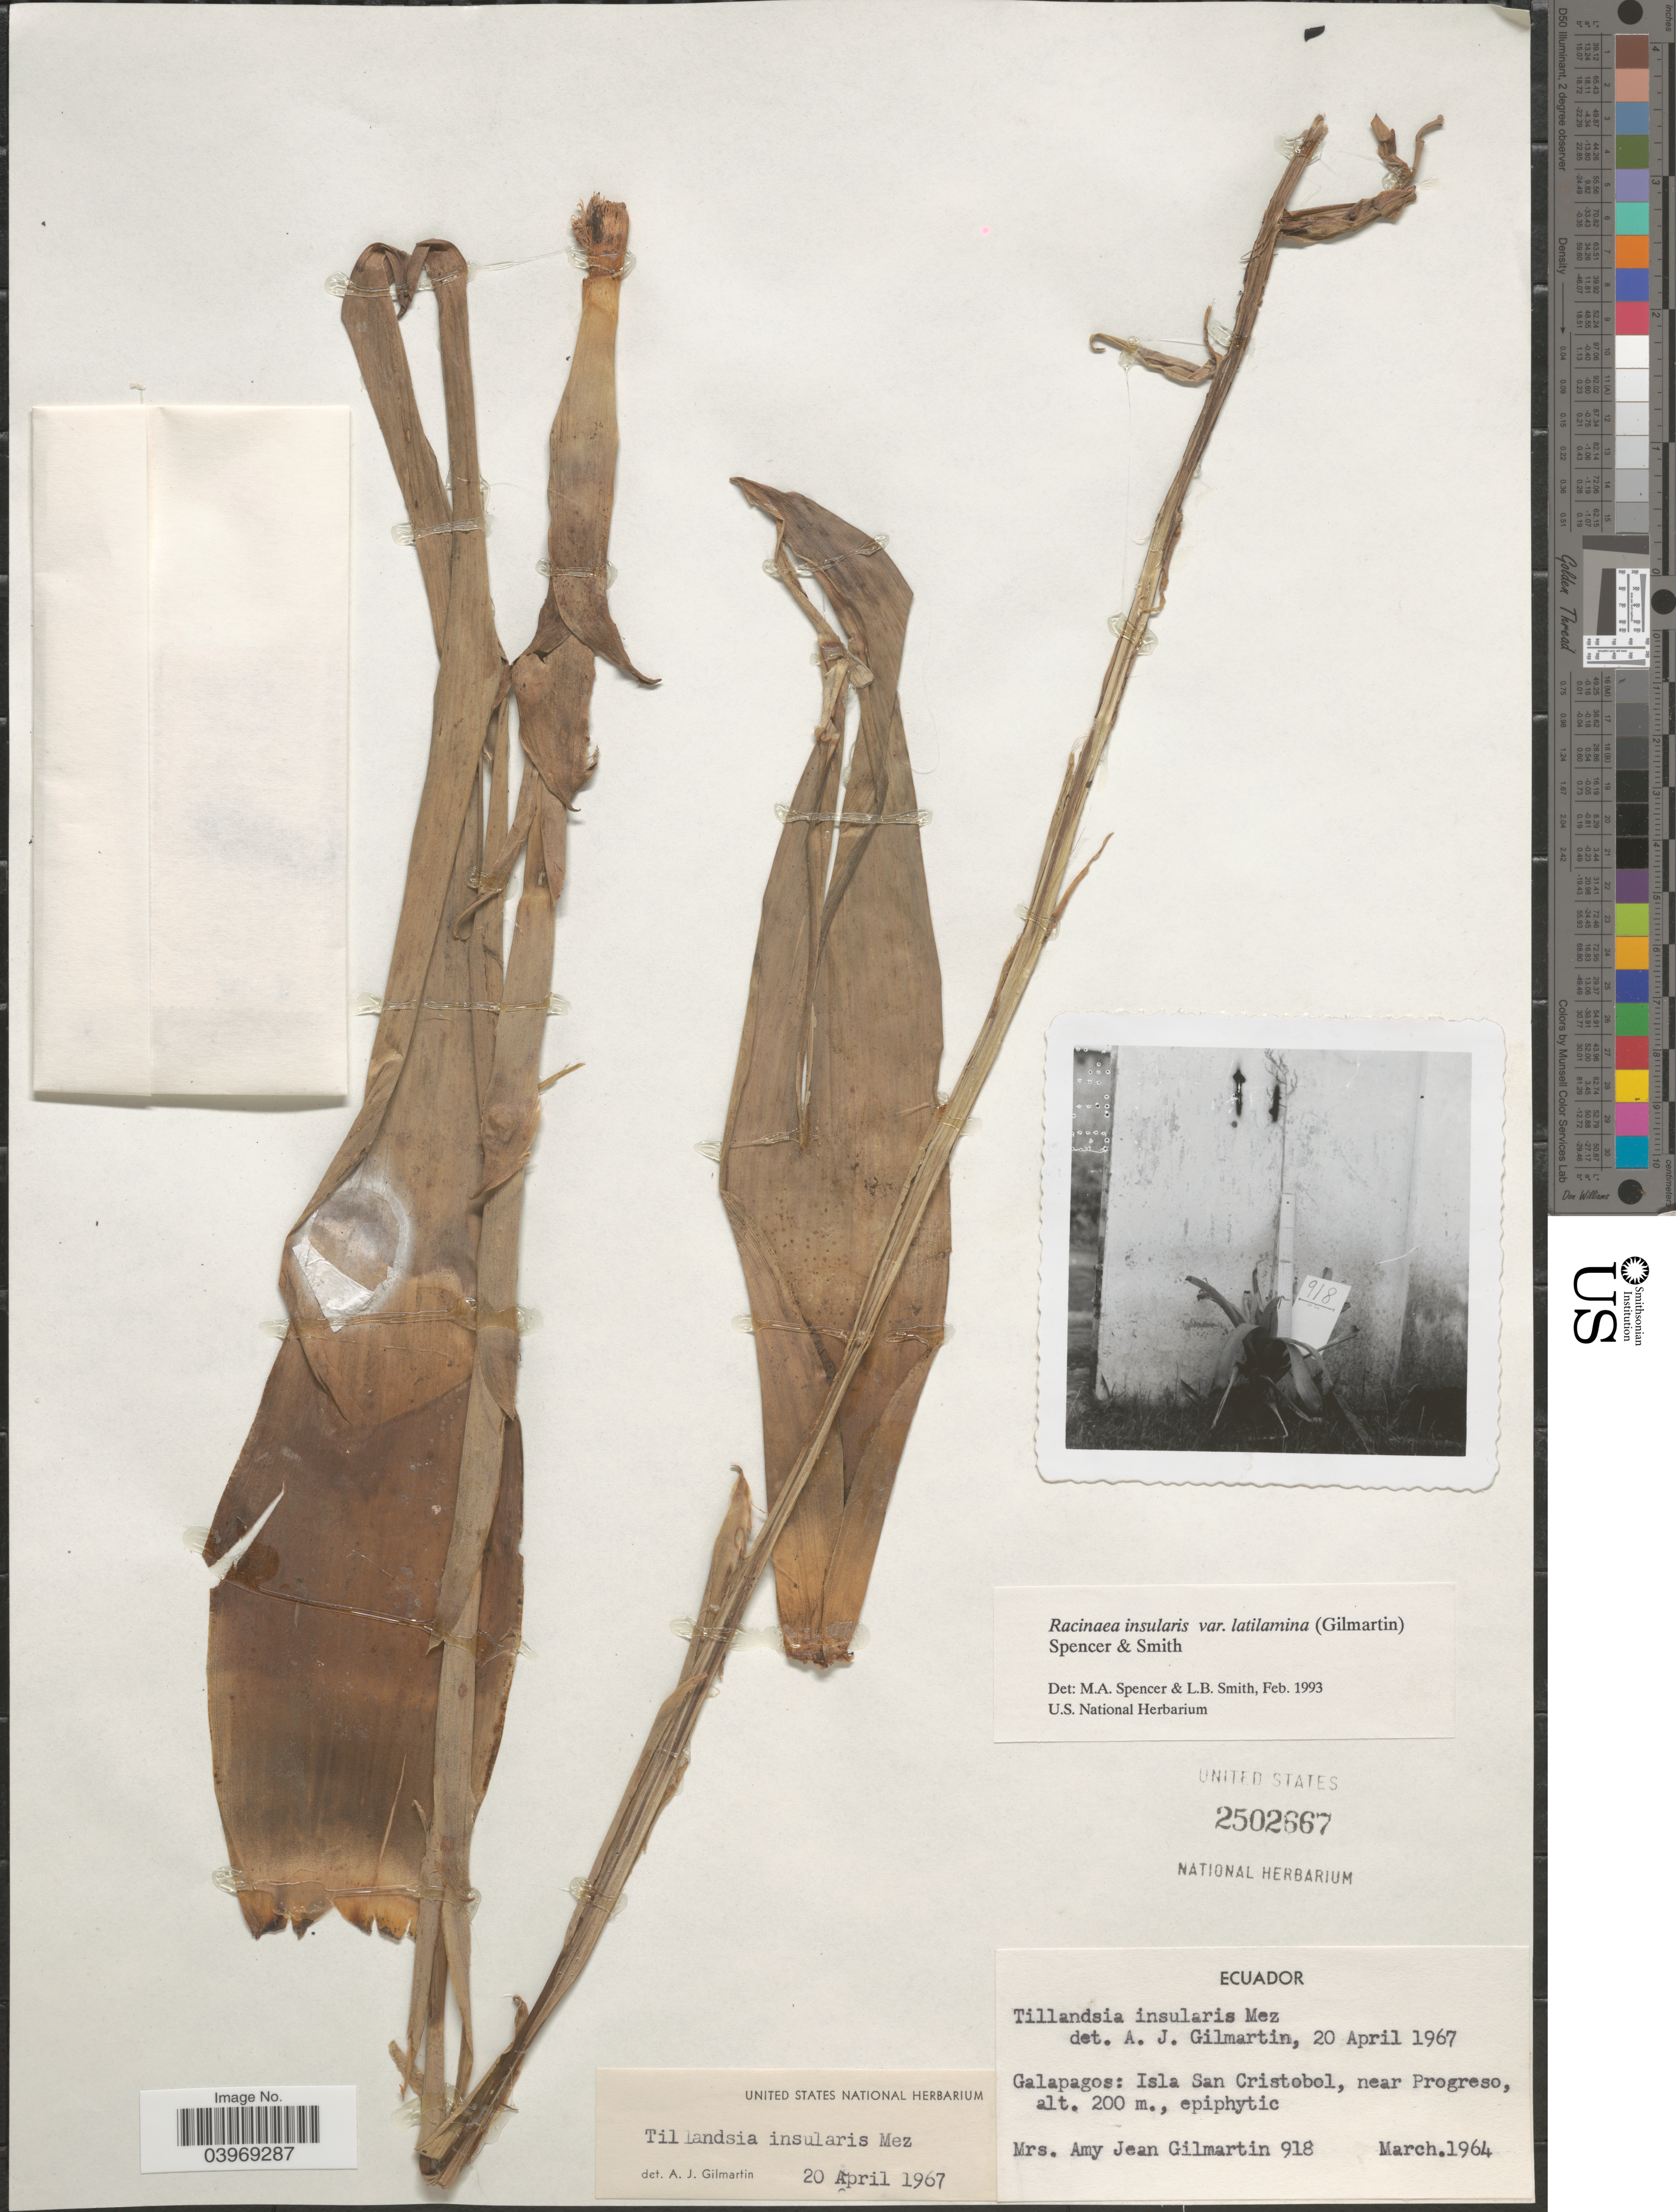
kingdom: Plantae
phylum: Tracheophyta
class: Liliopsida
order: Poales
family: Bromeliaceae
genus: Racinaea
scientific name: Racinaea insularis var. latilamina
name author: (Gilmartin) M.A. Spencer & L.B. Sm.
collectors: A. J. Gilmartin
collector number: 918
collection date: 1964-03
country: Ecuador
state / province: Colón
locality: Galapagos: Isla San Cristobal, near Progreso.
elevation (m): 200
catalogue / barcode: US 2502667